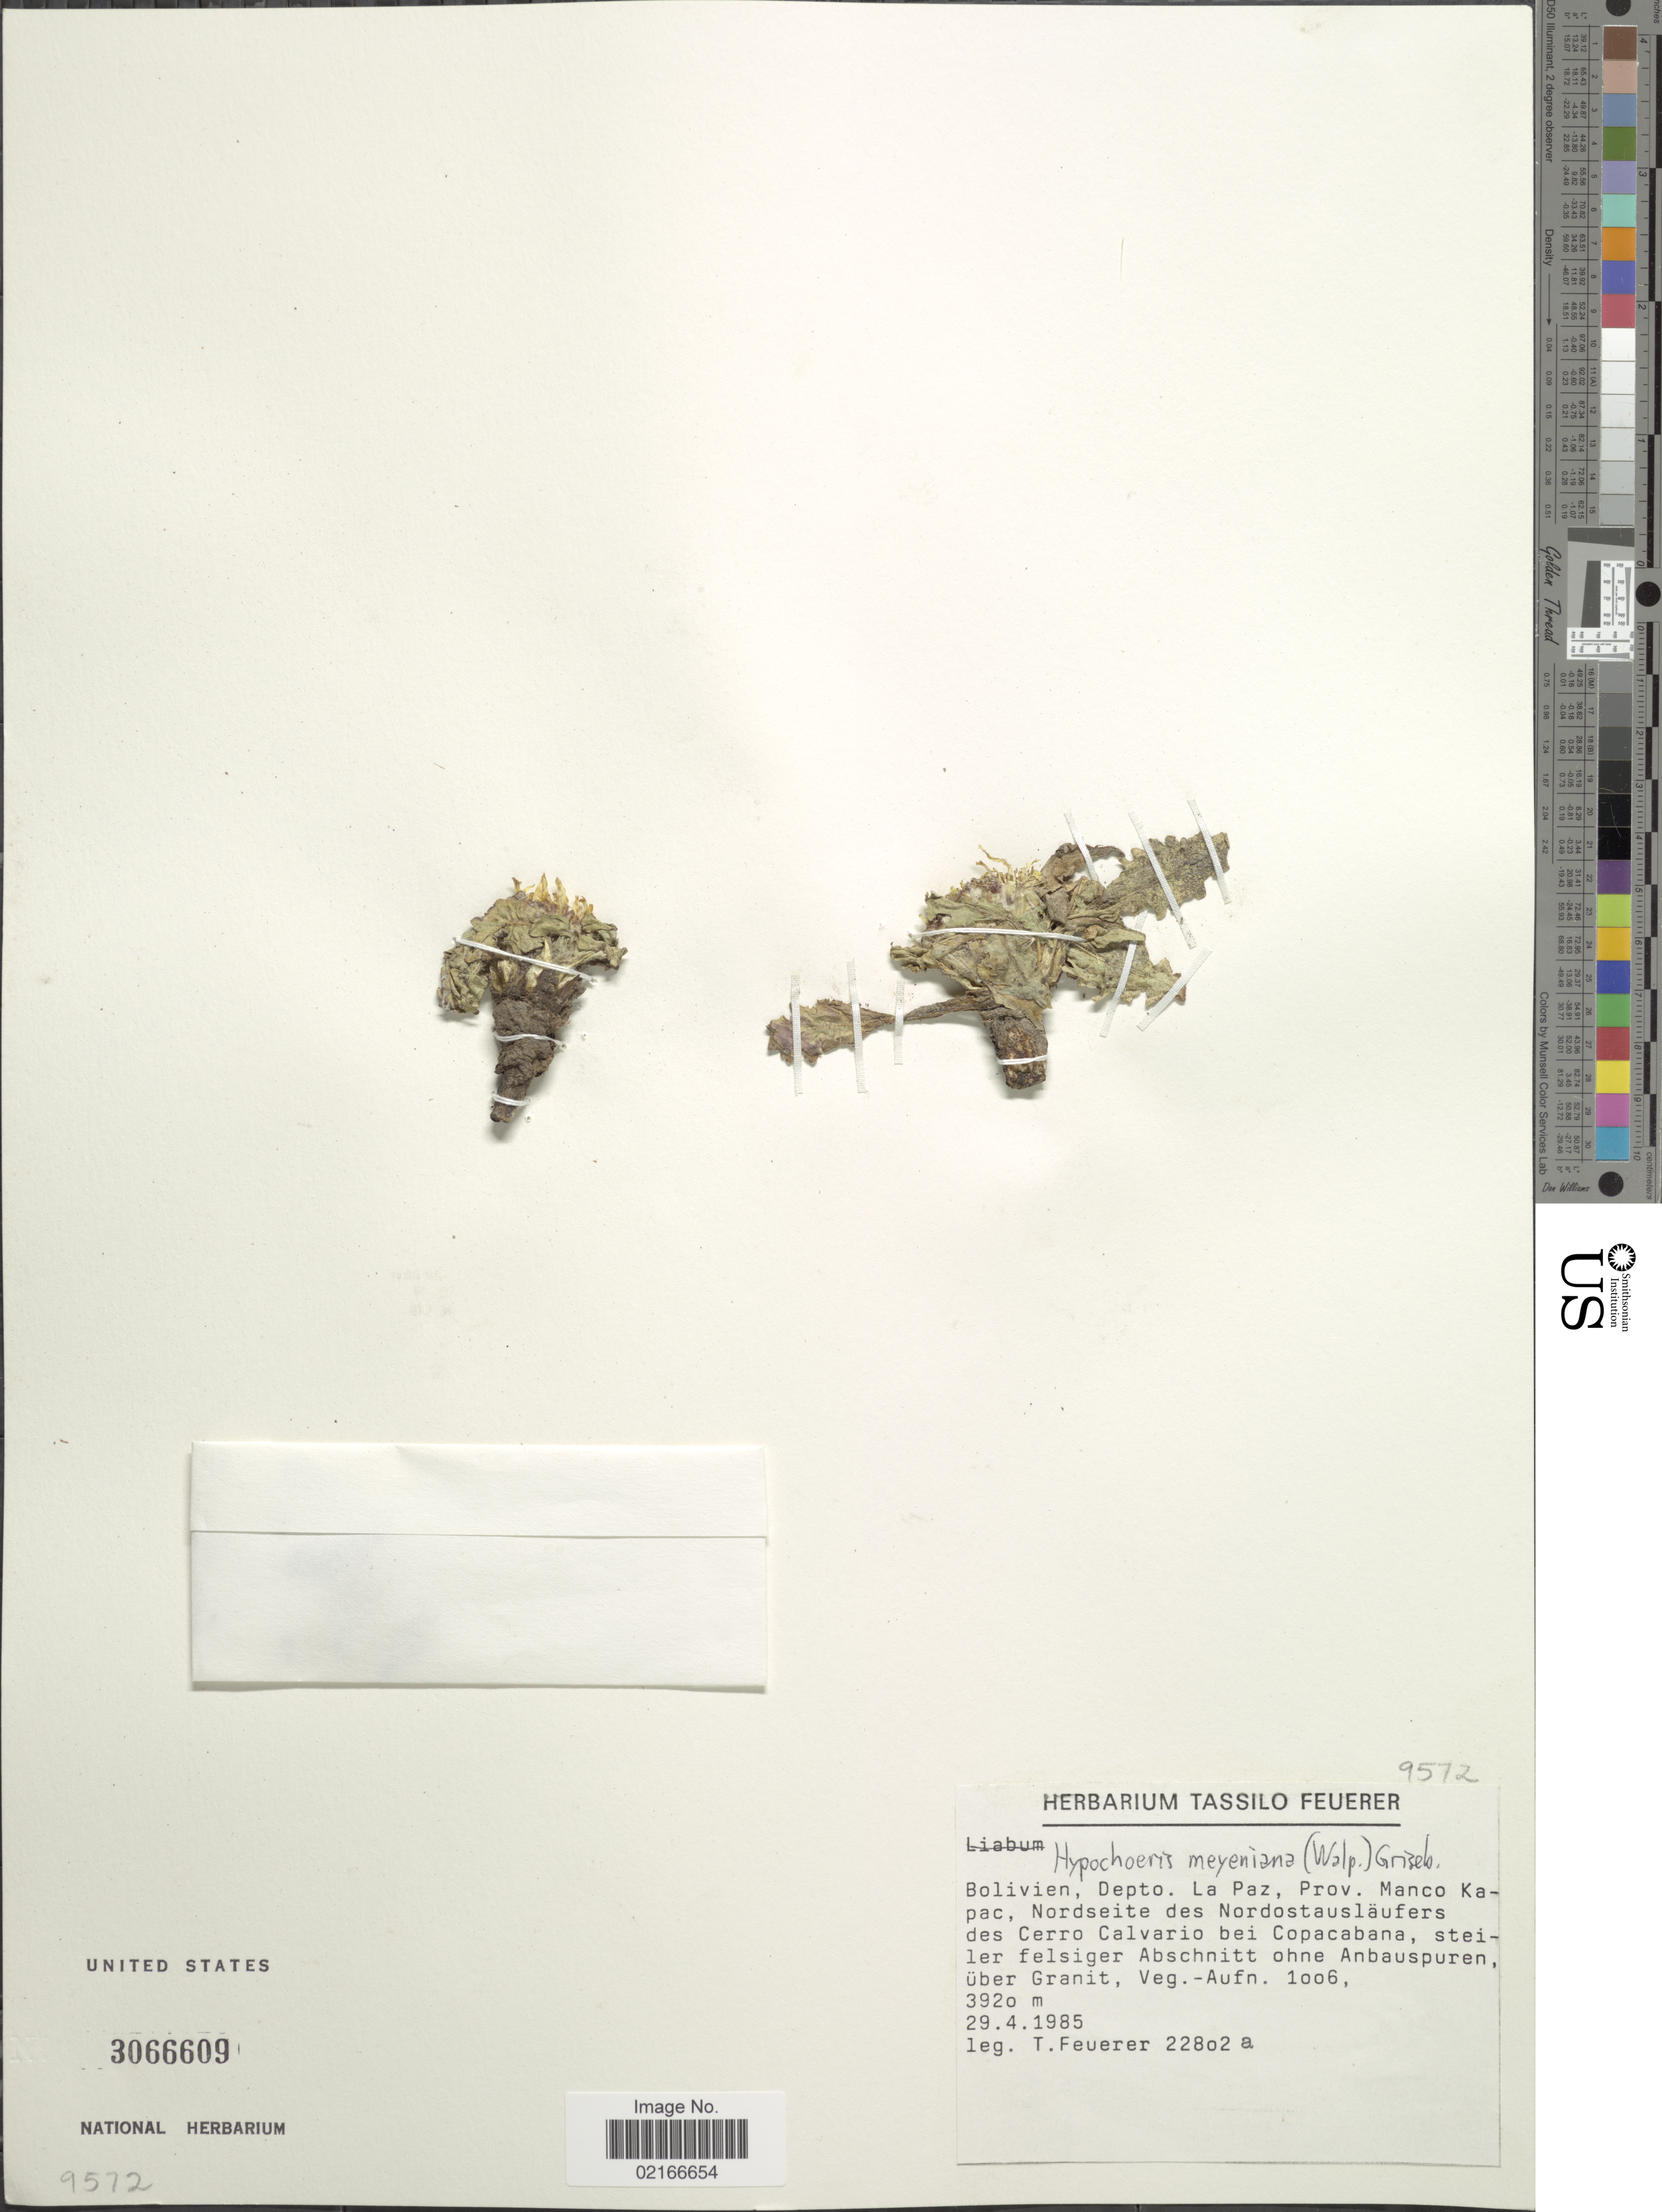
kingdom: Plantae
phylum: Tracheophyta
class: Magnoliopsida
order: Asterales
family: Asteraceae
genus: Hypochaeris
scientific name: Hypochaeris meyeniana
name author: (Walp.) Benth. & Hook. f. ex Griseb.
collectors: T. Feuerer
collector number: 22802a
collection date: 1985-04-29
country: Bolivia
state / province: La Paz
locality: Prov. Manco Kapac, Nordseite des Nordostausläufers des Cerro Calvario bei Copacabana, steiler felsiger Abschnitt ohne Anbauspuren, über Granit, Veg. -Aufn. 1006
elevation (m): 3920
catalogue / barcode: US 3066609